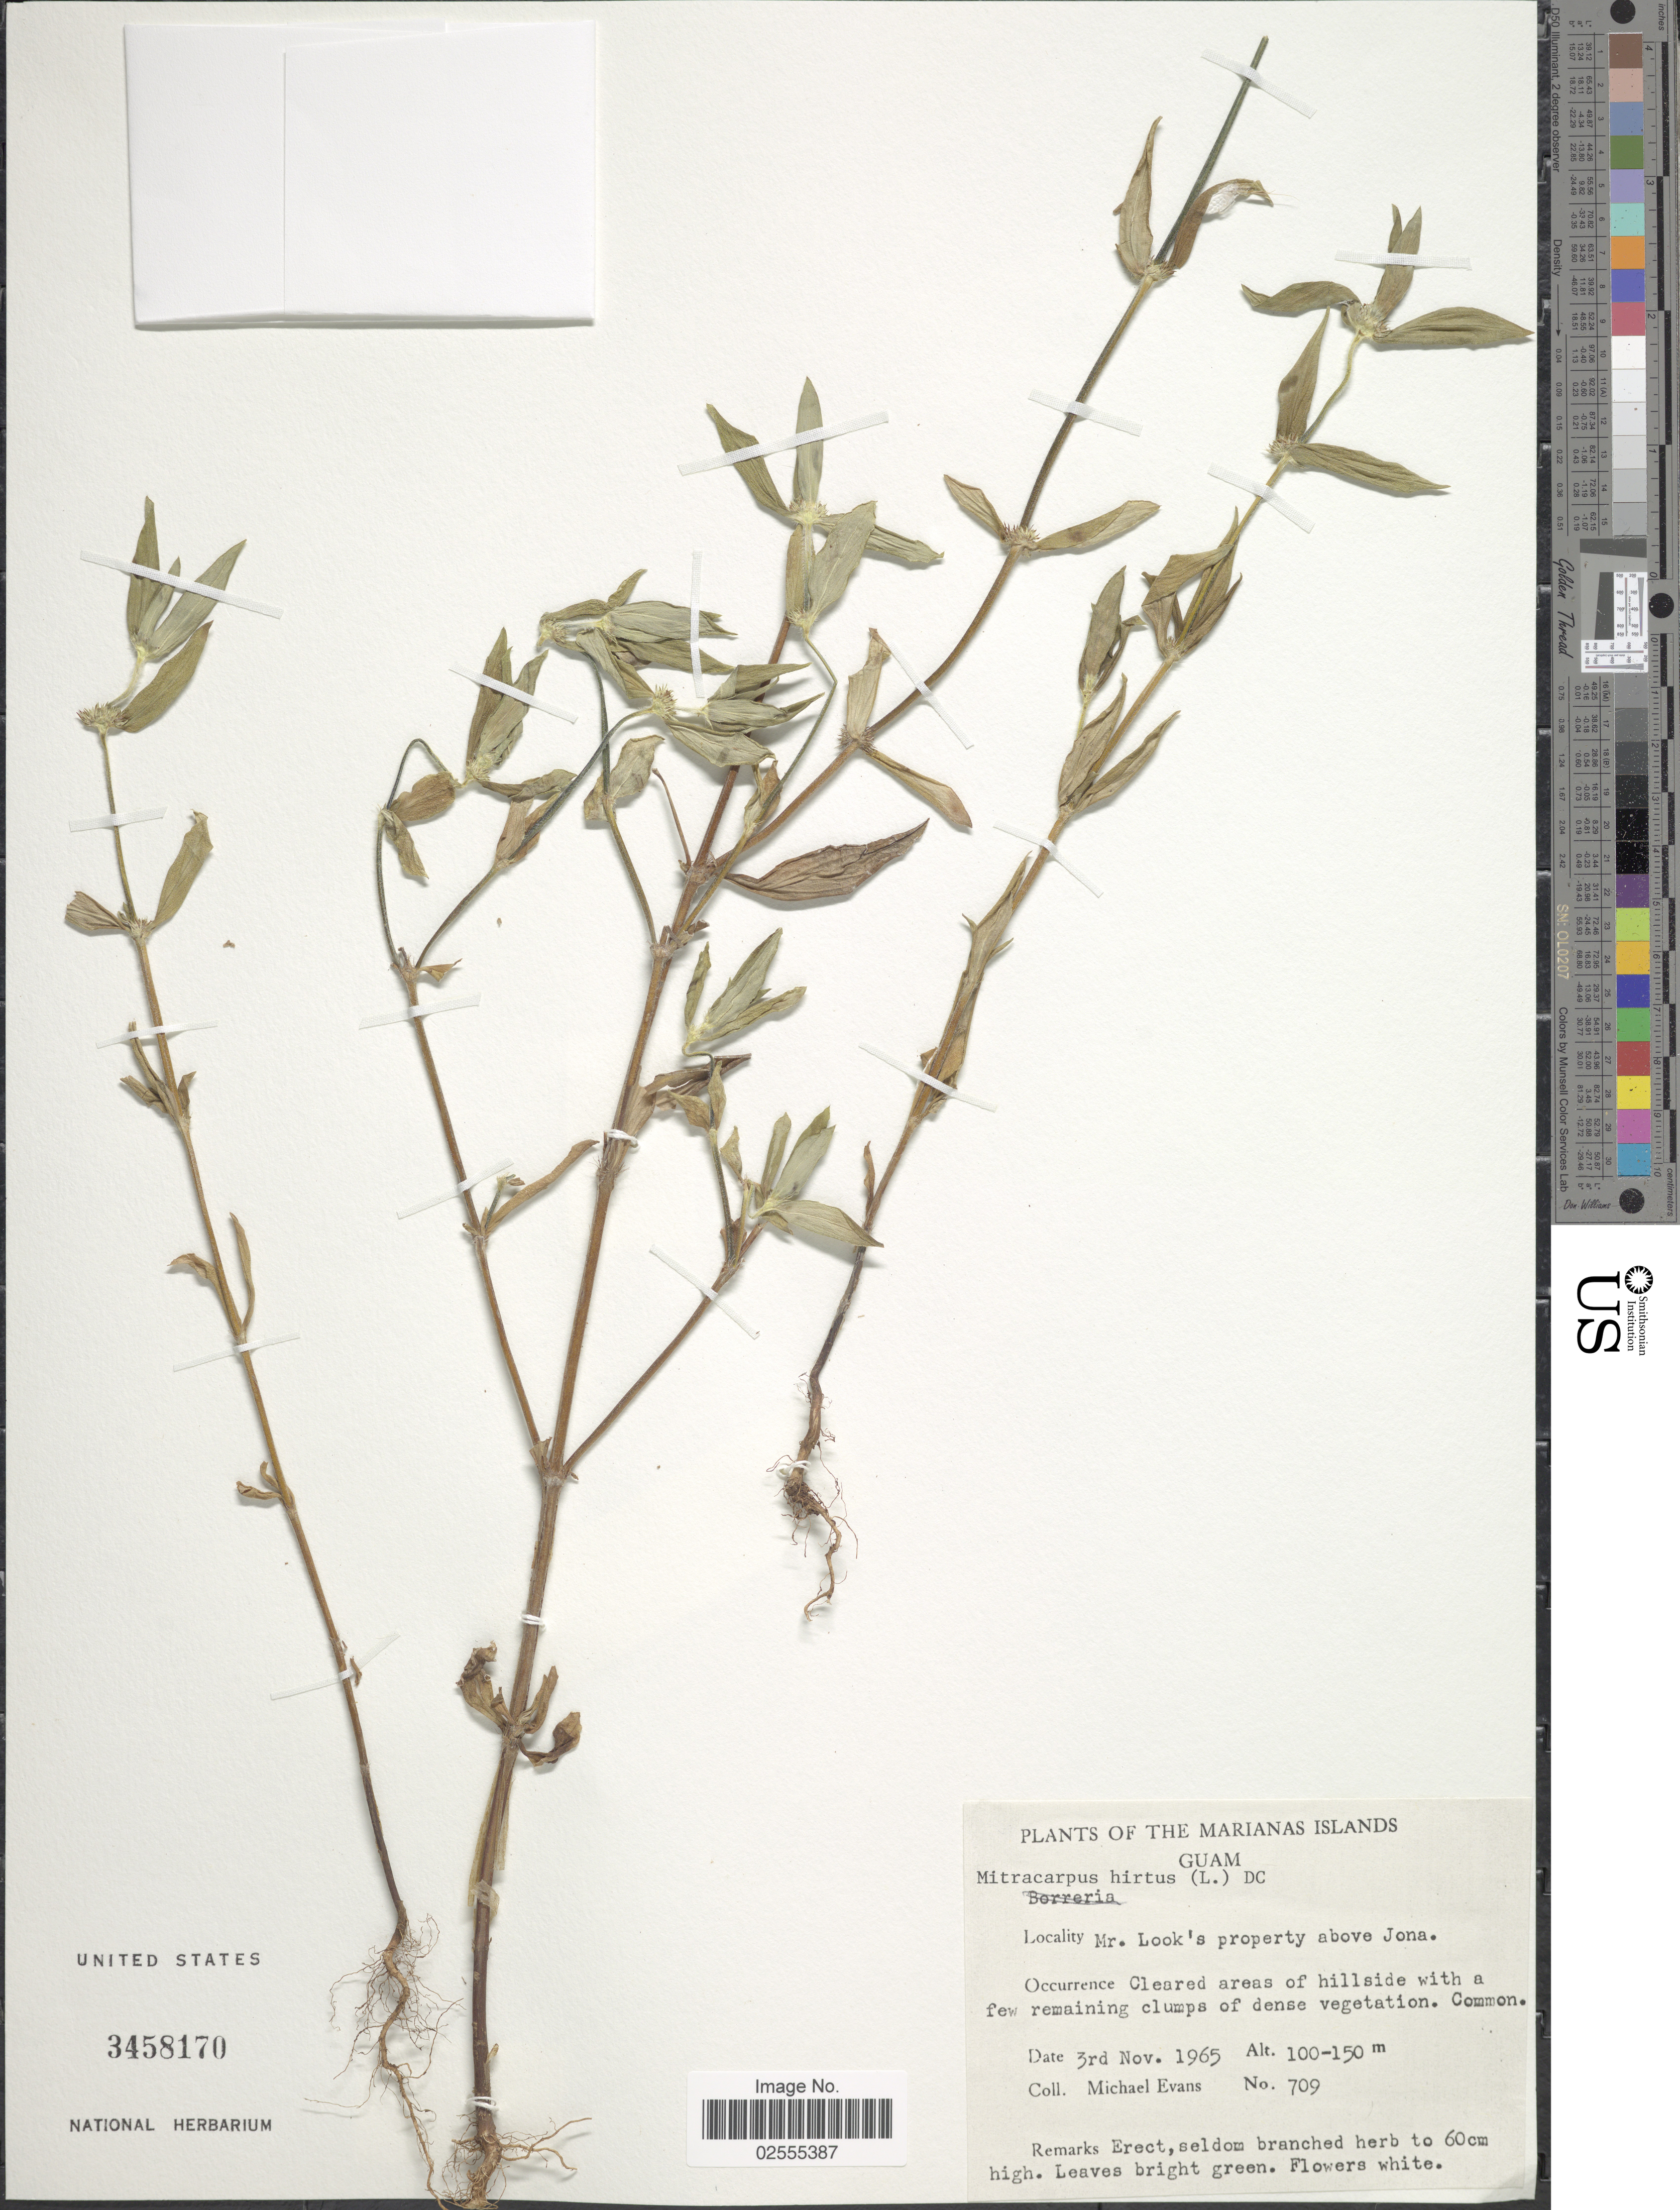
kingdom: Plantae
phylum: Tracheophyta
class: Magnoliopsida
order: Gentianales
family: Rubiaceae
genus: Mitracarpus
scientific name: Mitracarpus hirtus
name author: (L.) DC.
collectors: M. Evans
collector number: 709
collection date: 1965-11-03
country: Guam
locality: Marianas Islands. Mr. Look's property above Jona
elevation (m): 100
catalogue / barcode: US 3458170